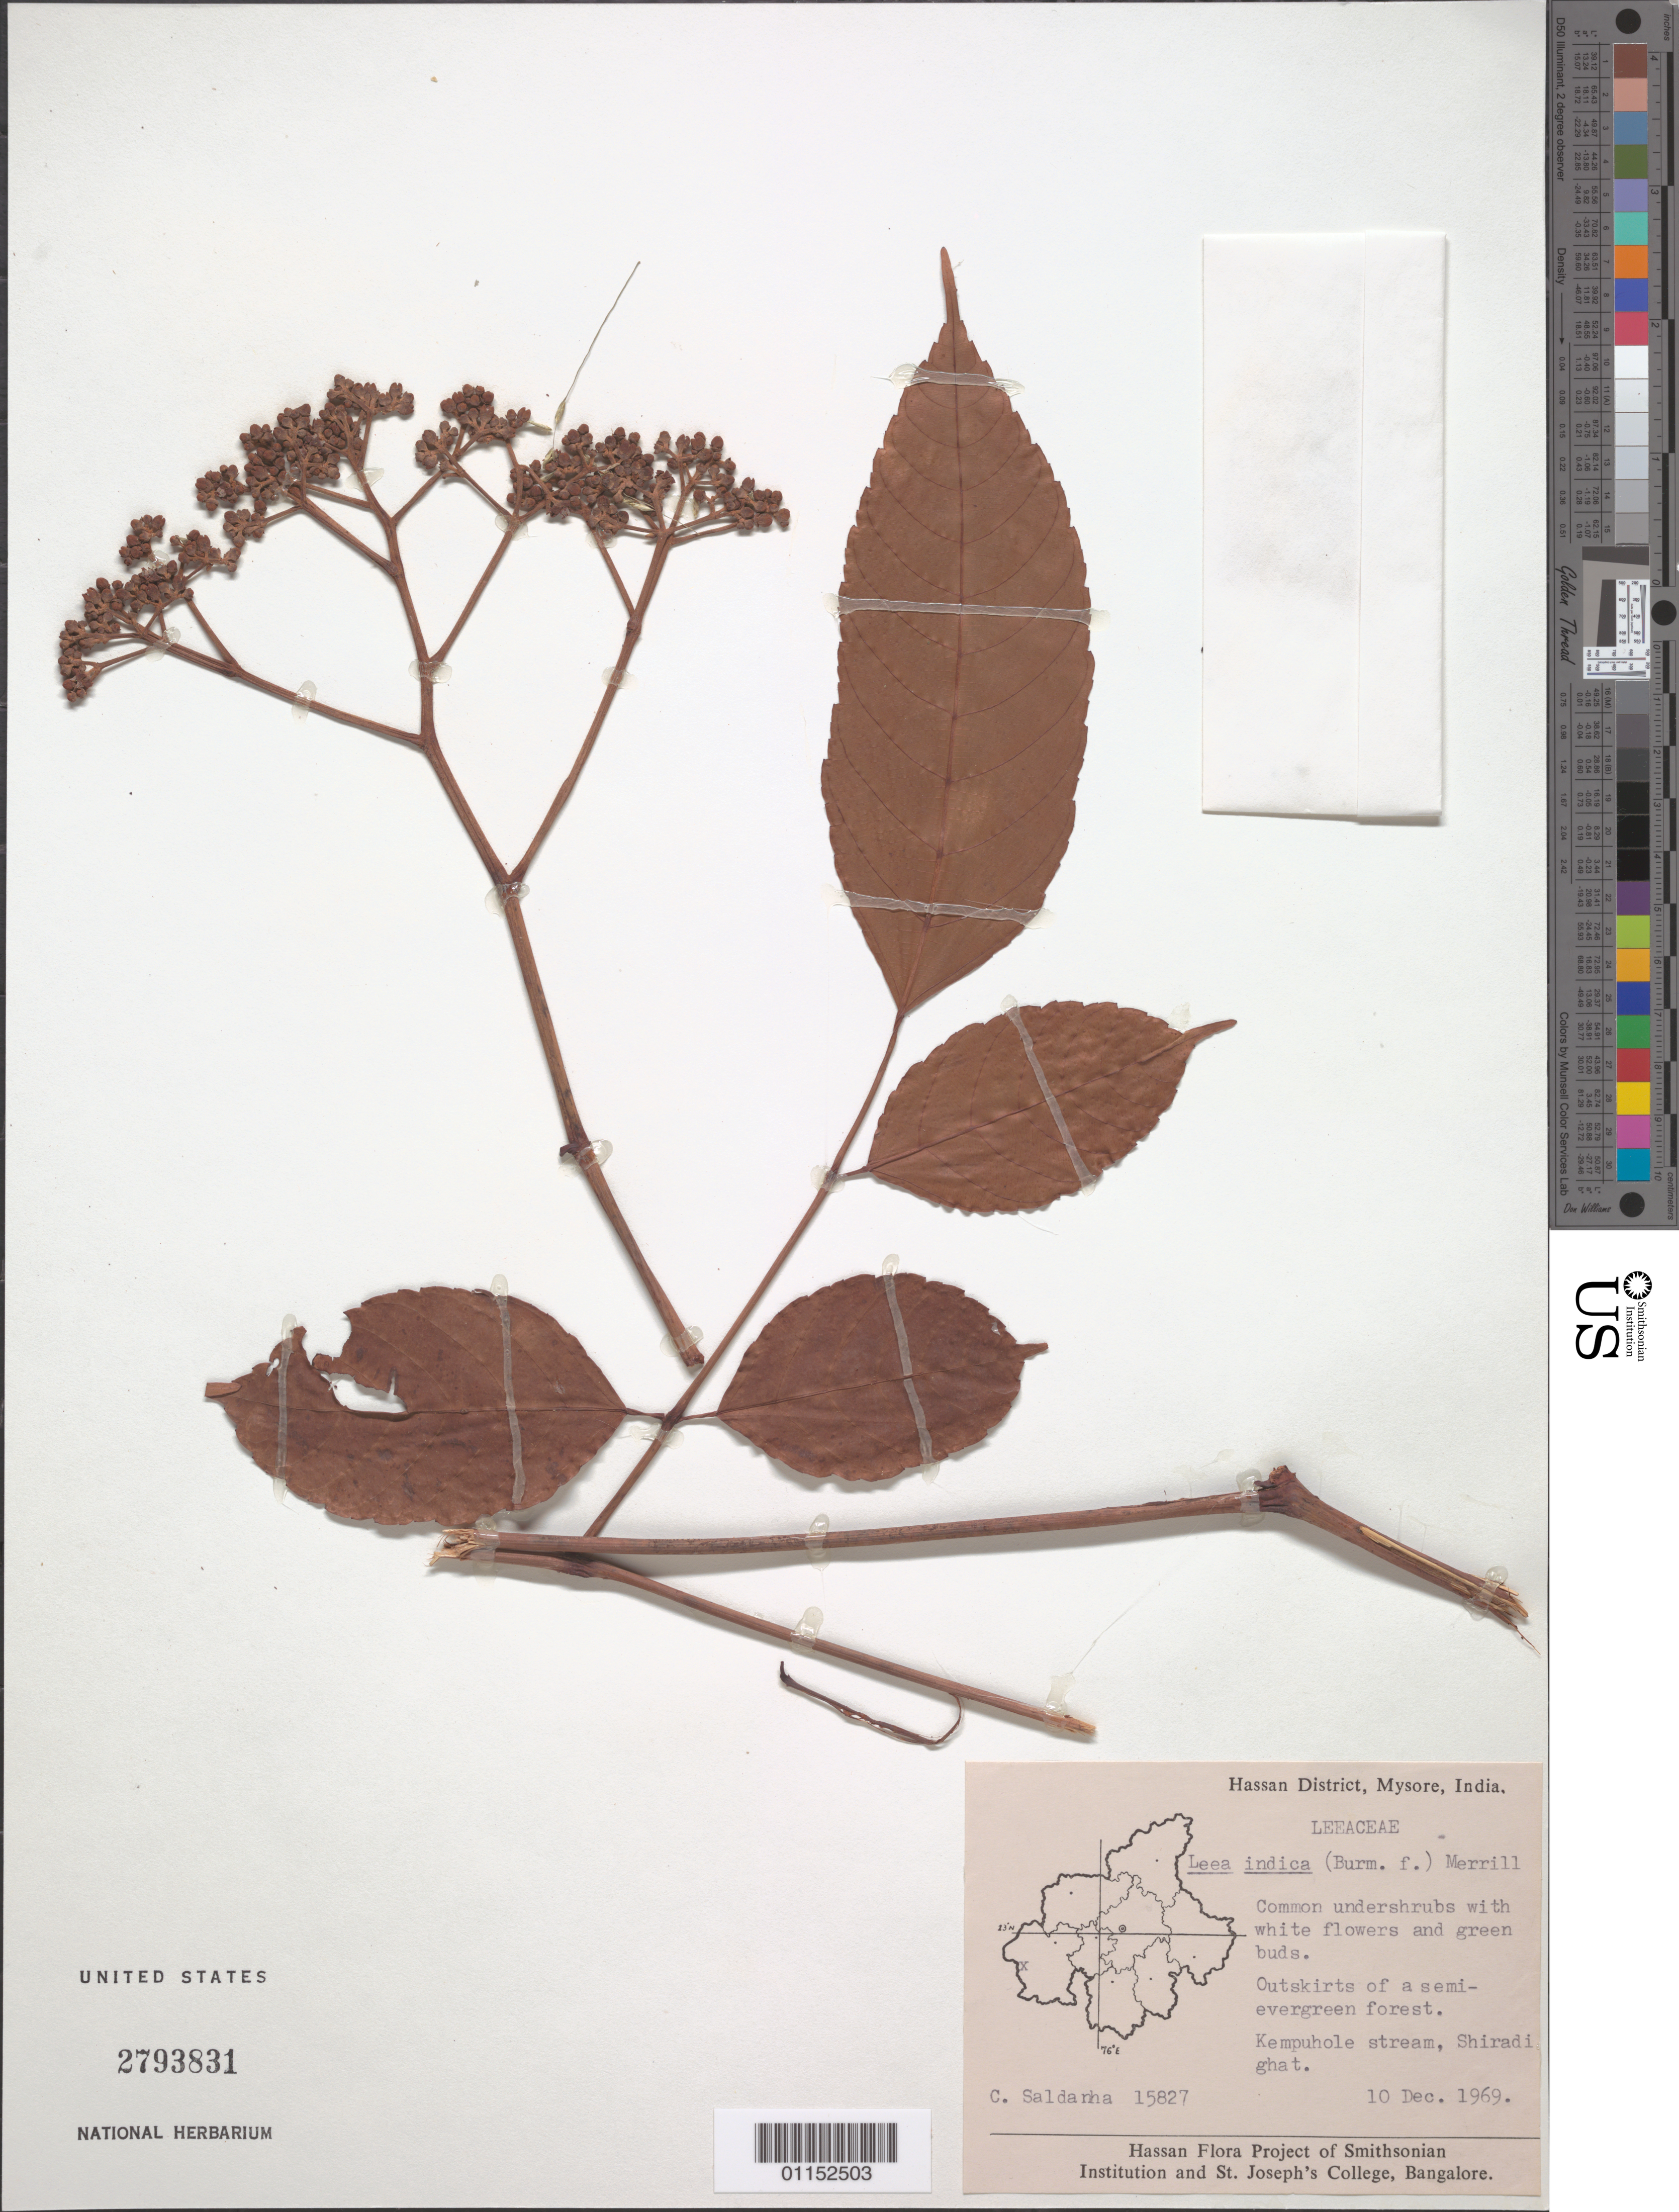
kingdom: Plantae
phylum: Tracheophyta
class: Magnoliopsida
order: Vitales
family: Vitaceae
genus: Leea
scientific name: Leea indica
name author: (Burm. f.) Merr.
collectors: C. J. Saldanha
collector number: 15827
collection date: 1969-12-10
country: India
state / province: Karnataka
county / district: Mysore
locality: Kempuhole stream. Shiradi ghat.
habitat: Common undershrub. Outskirts of a semi-evergreen forest.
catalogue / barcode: US 2793831